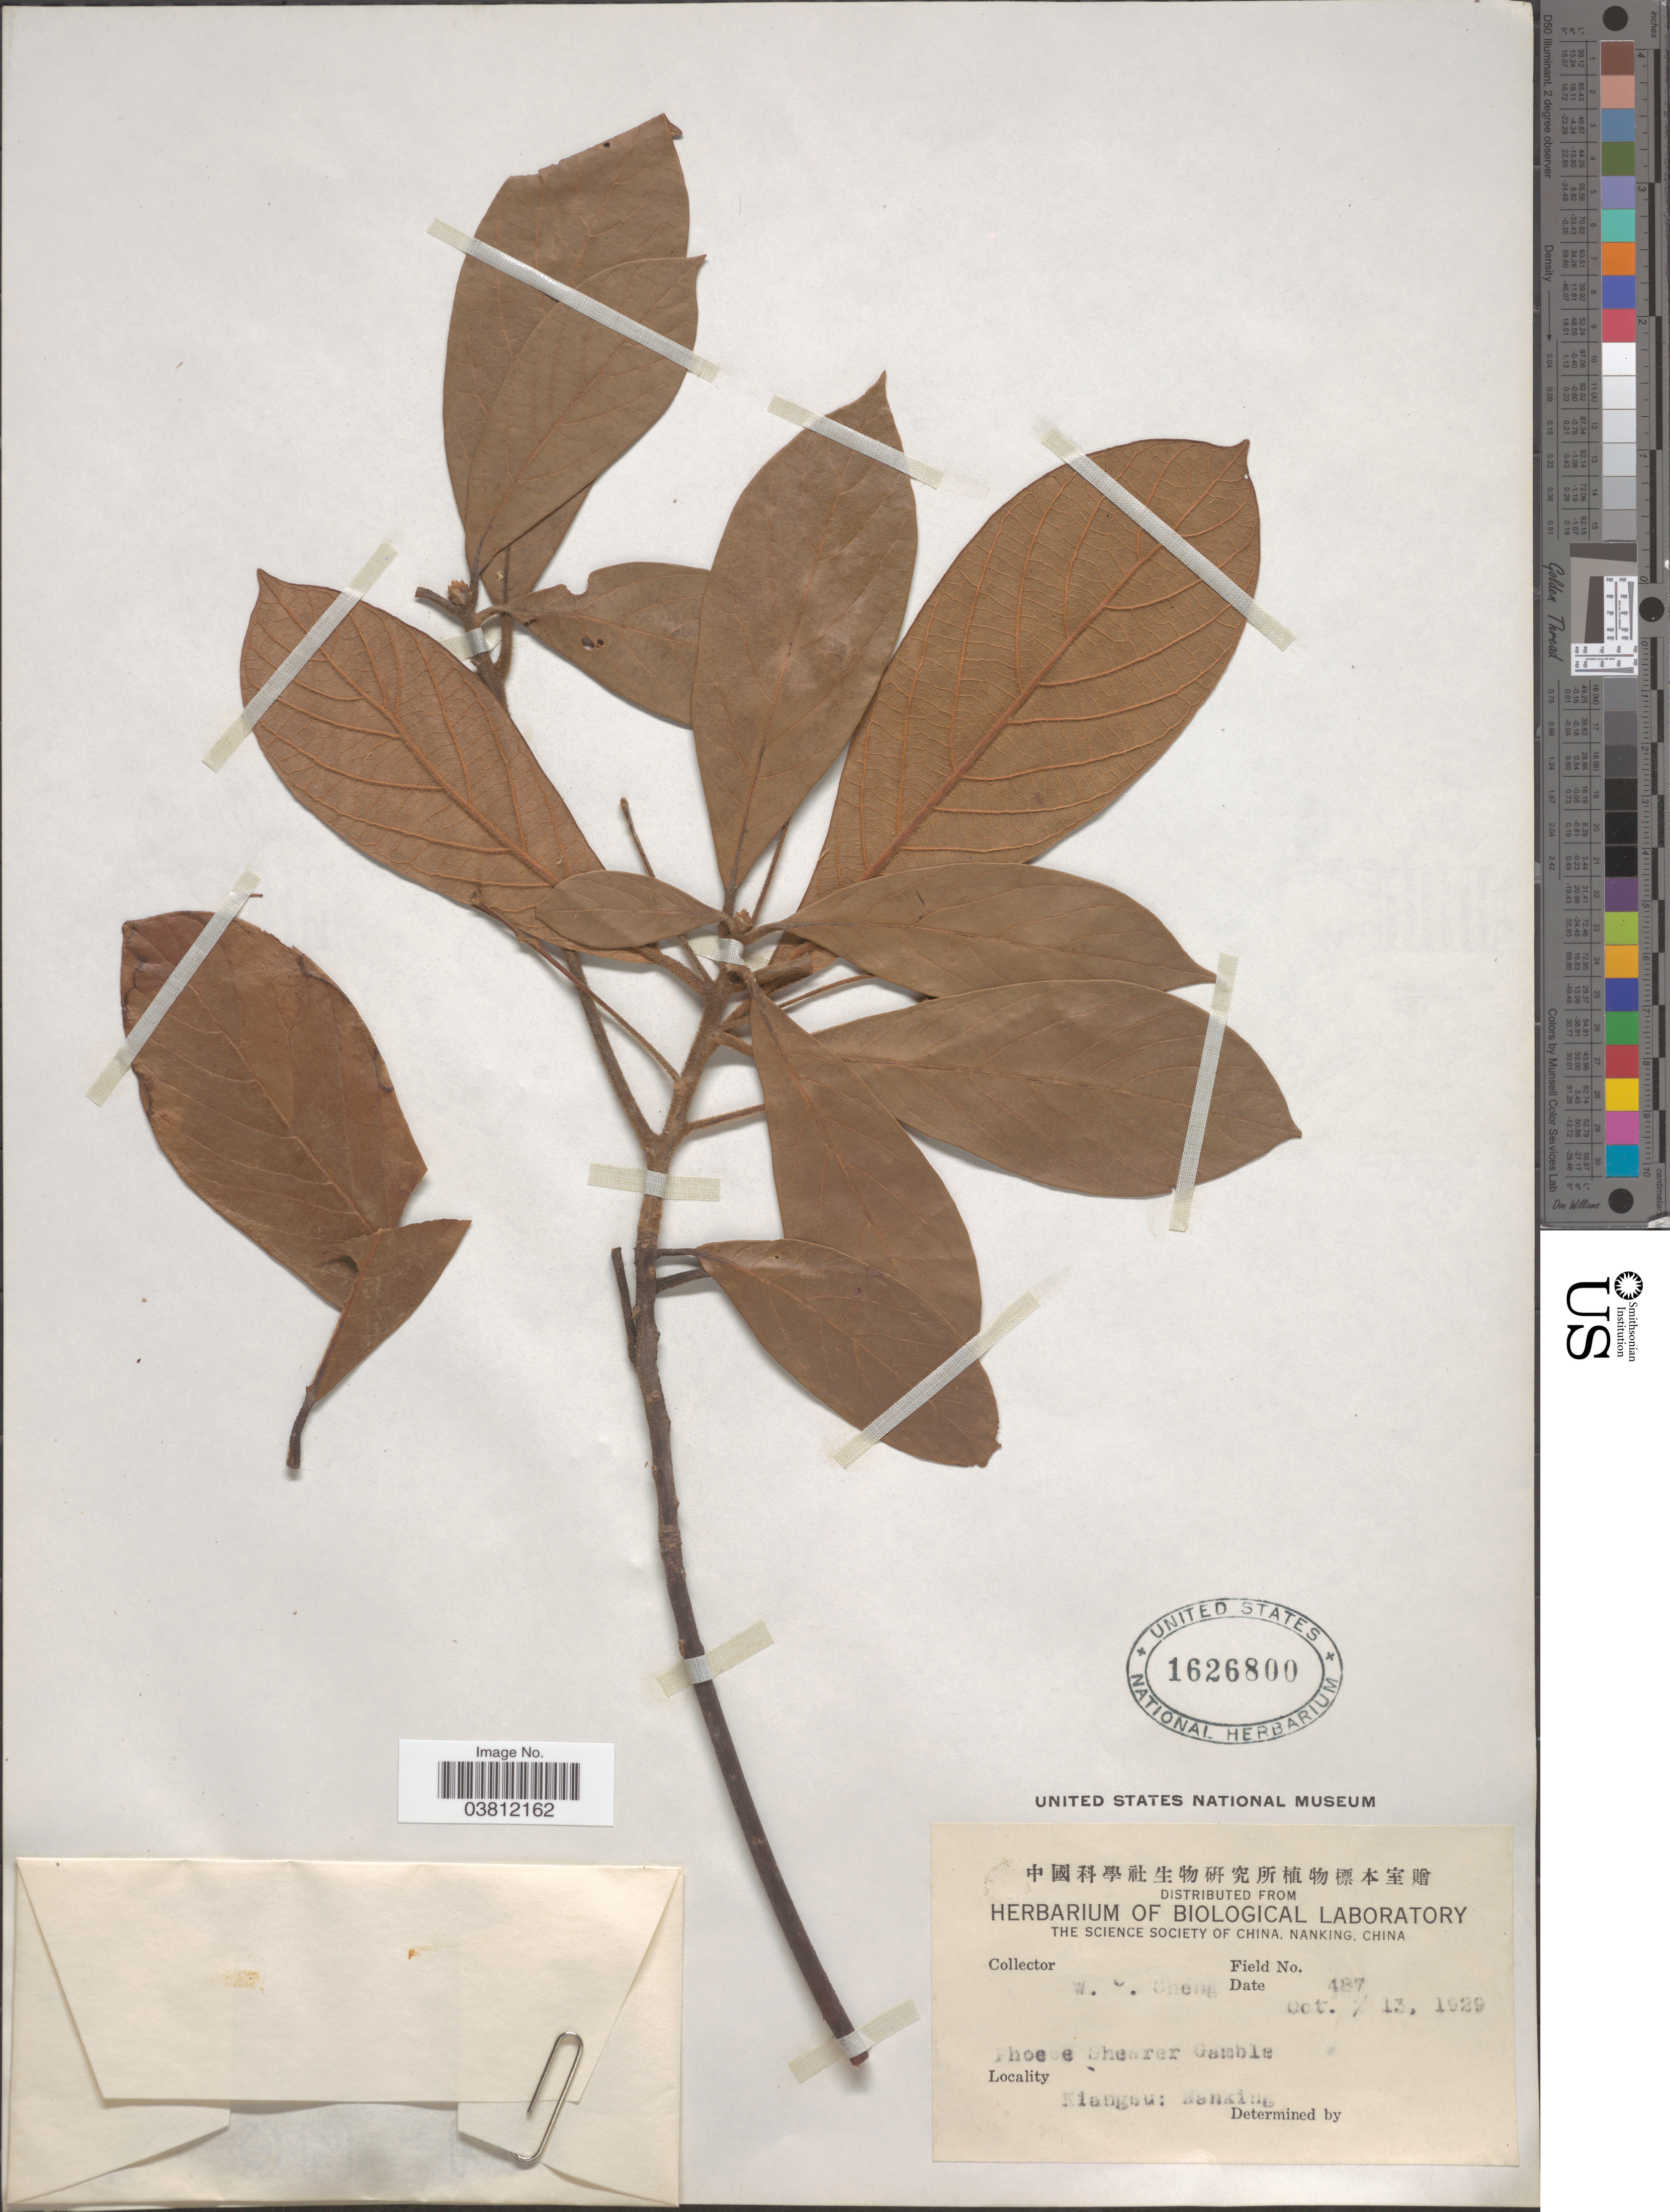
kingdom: Plantae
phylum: Tracheophyta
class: Magnoliopsida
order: Laurales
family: Lauraceae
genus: Phoebe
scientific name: Phoebe sheareri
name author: (Hemsl.) Gamble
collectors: W. C. Cheng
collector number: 487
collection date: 1929-10-13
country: China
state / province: Jiangsu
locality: Kiangsu; Nanking.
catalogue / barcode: US 1626800